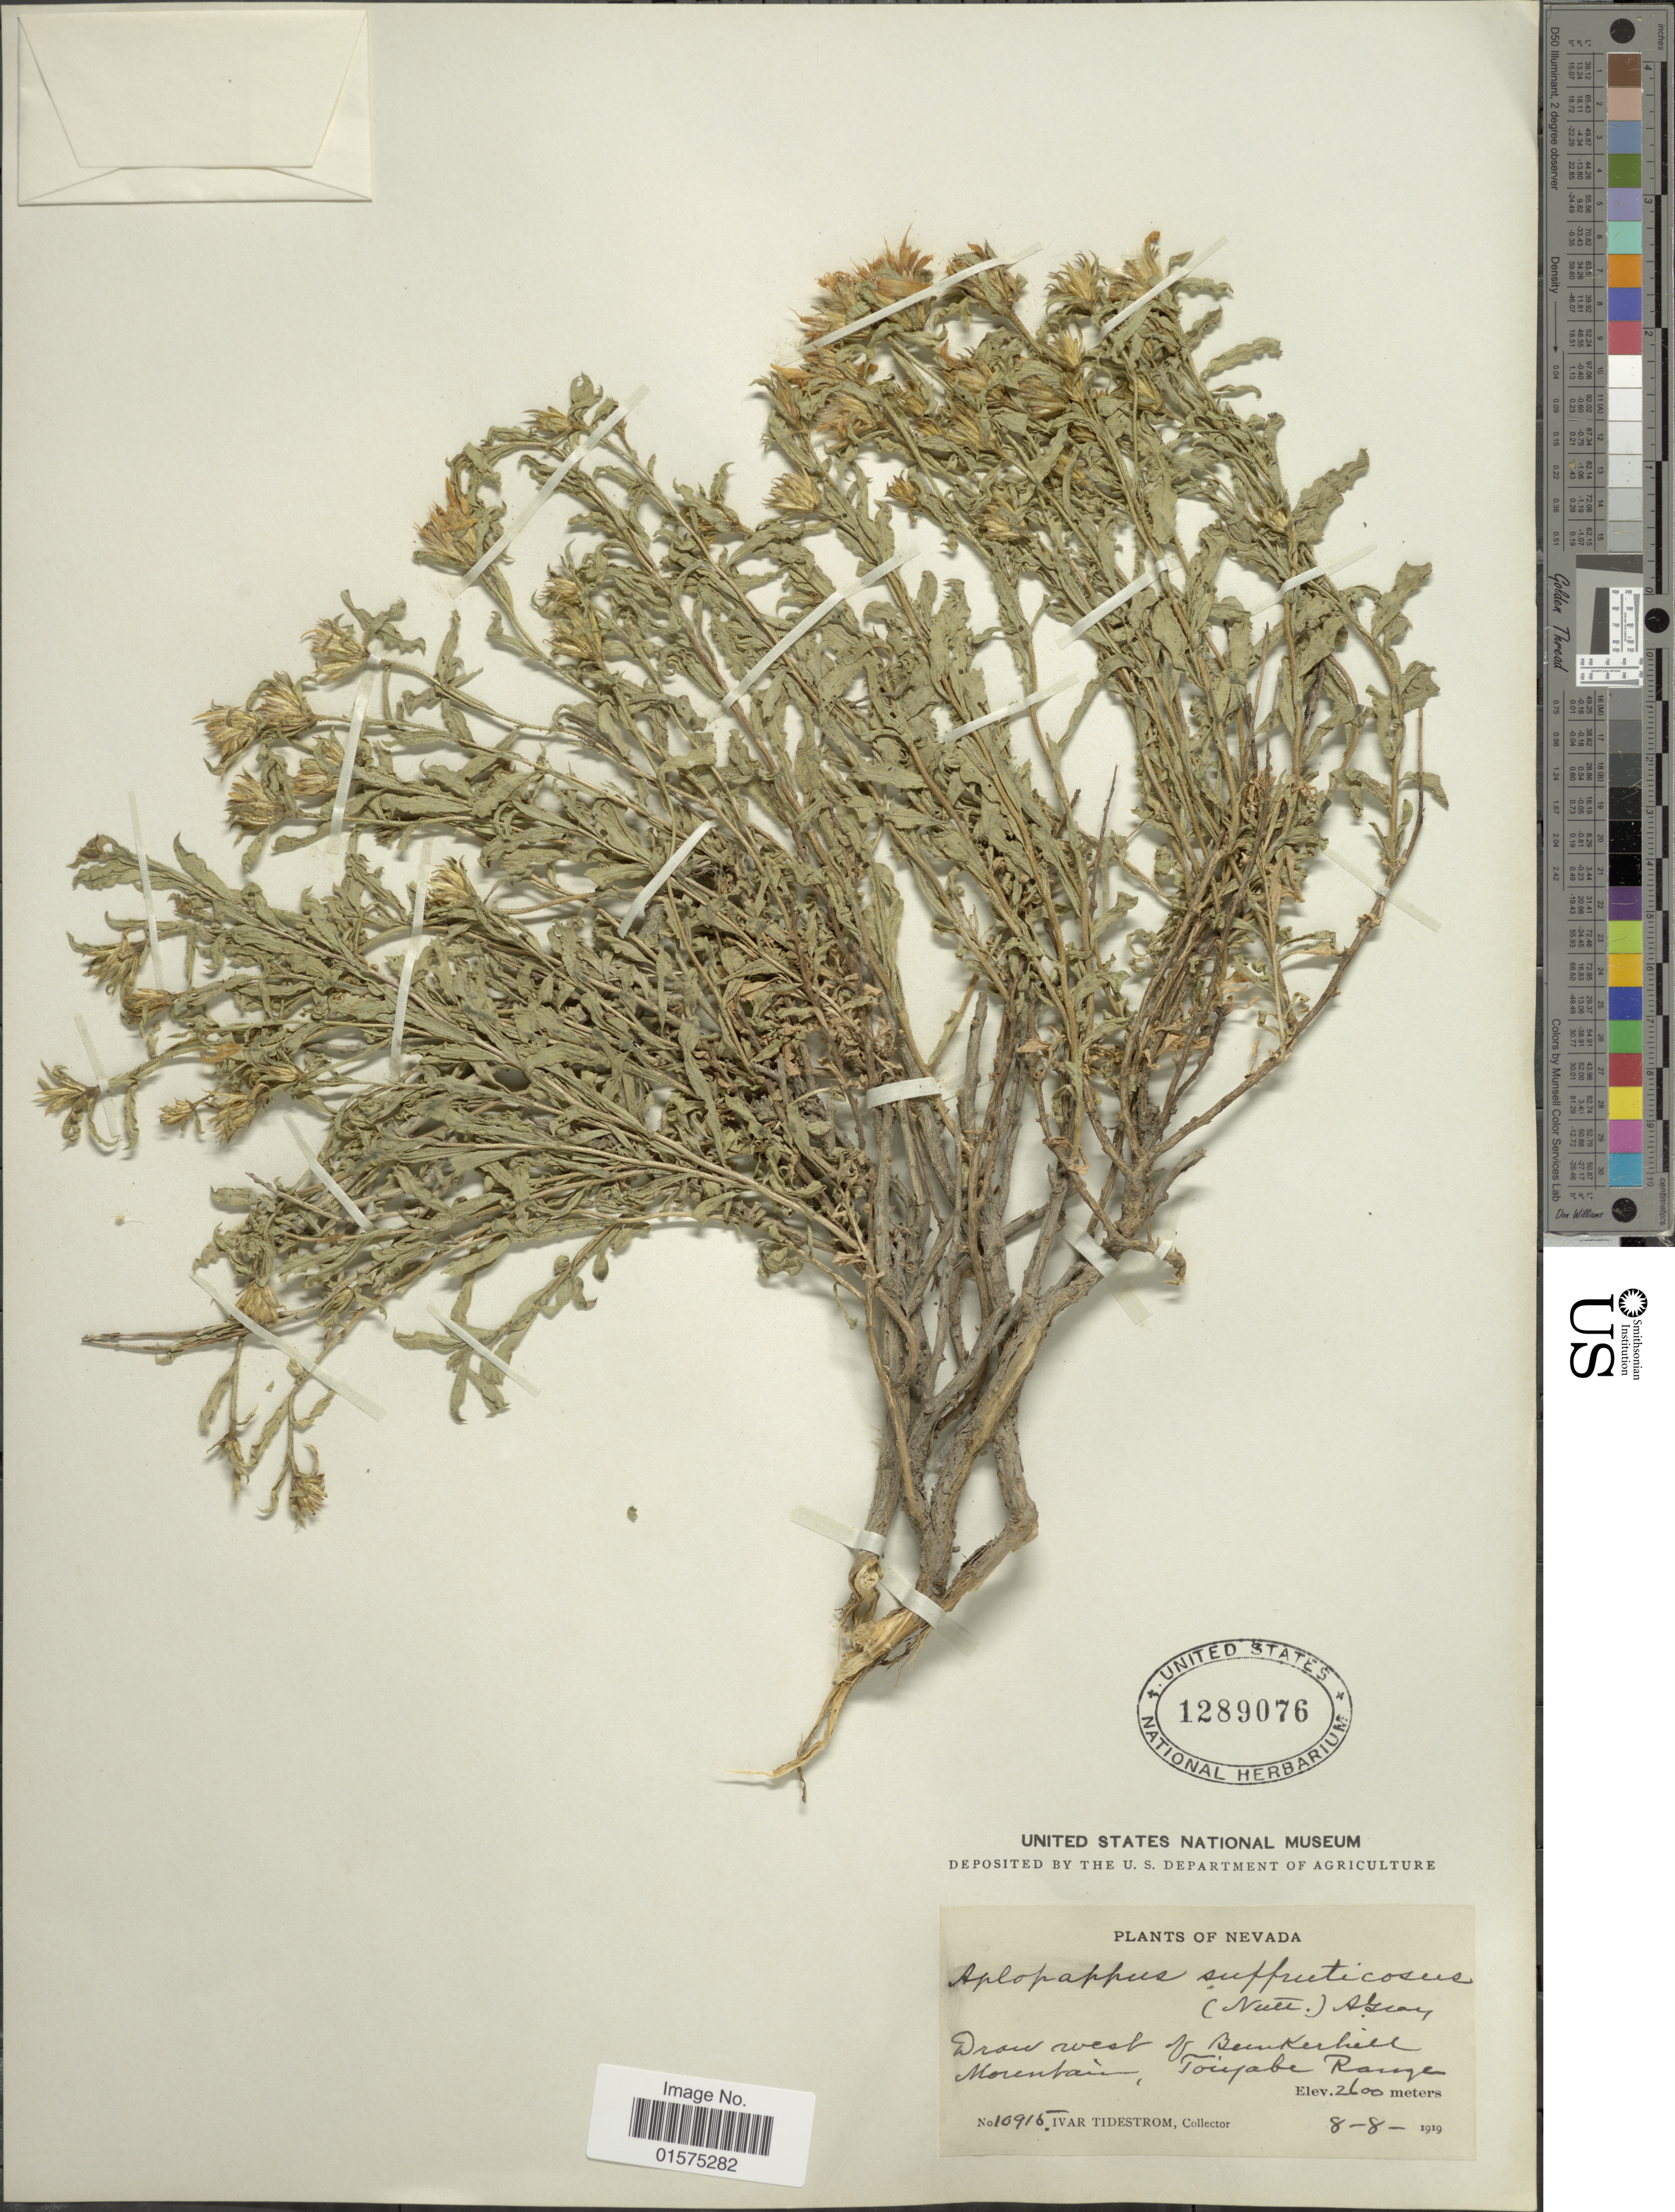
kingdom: Plantae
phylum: Tracheophyta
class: Magnoliopsida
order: Asterales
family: Asteraceae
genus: Ericameria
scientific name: Ericameria suffruticosa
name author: (Nutt.) G.L. Nesom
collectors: I. F. Tidestrom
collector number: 10915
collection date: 1919-08-08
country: United States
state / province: Nevada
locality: Draw west of Bunkerhill Mountain, Toiyabe Range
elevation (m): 2600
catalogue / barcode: US 1289076